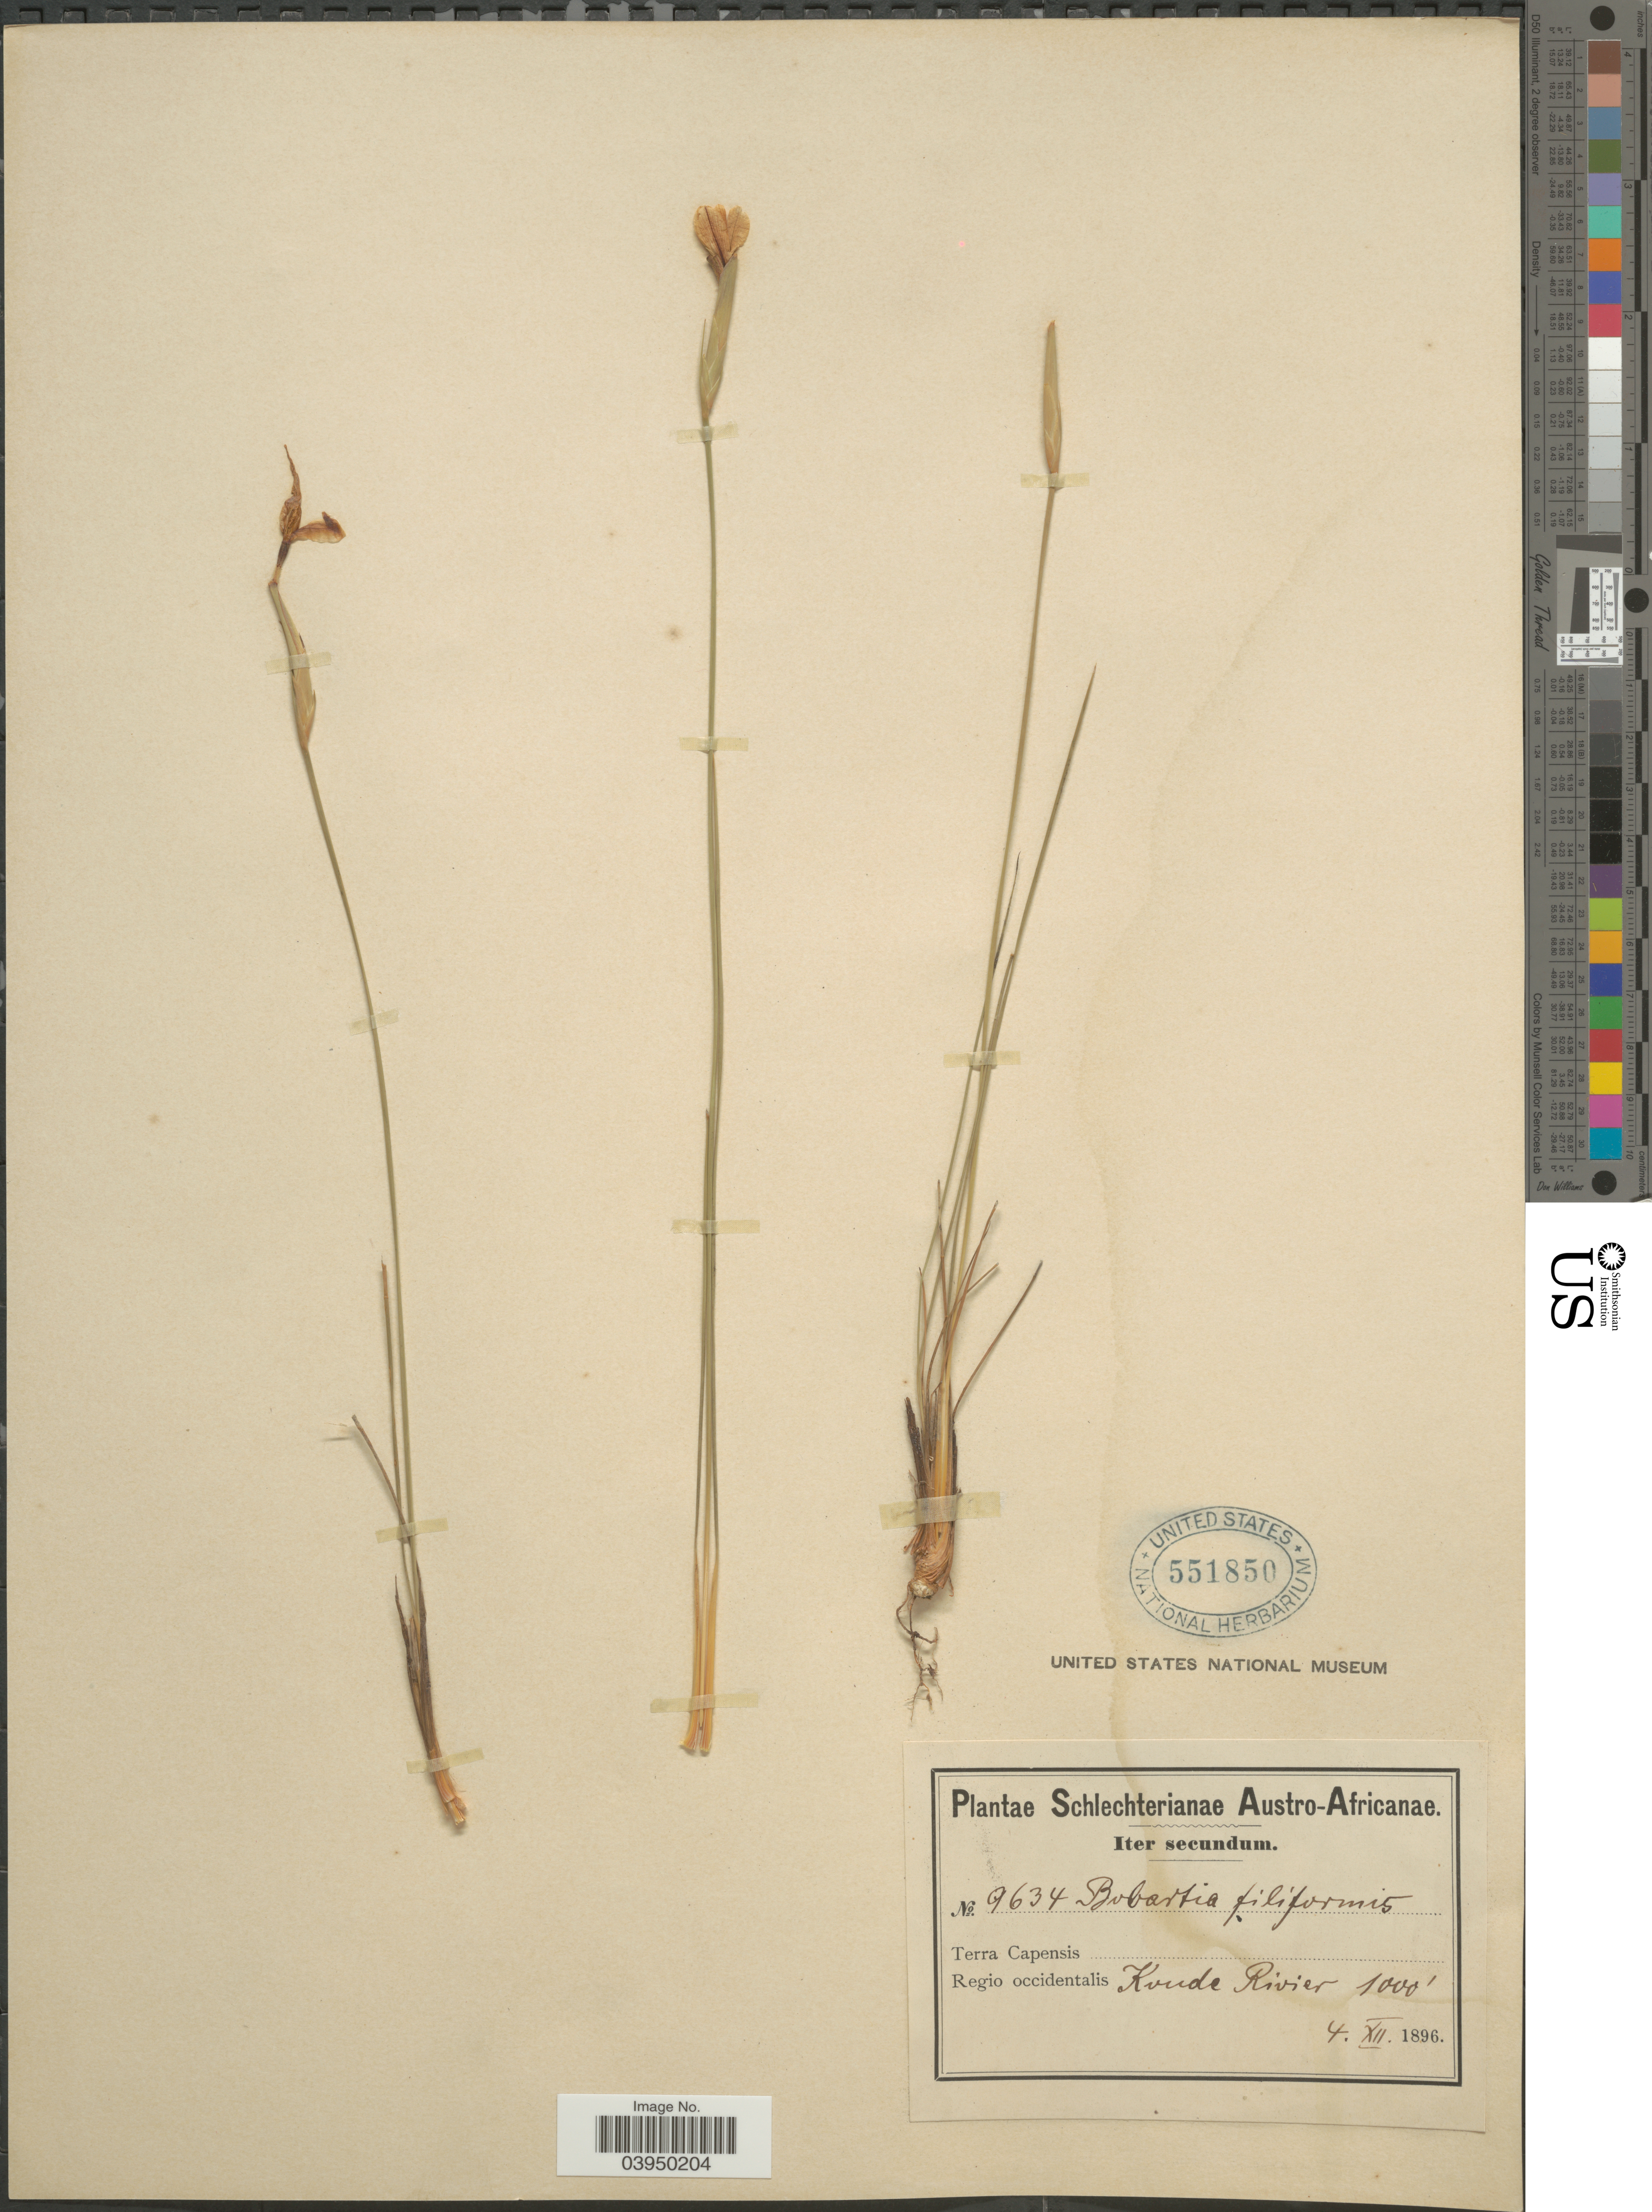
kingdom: Plantae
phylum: Tracheophyta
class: Liliopsida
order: Asparagales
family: Iridaceae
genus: Bobartia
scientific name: Bobartia filiformis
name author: (L. f.) Ker Gawl.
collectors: Schlechter, --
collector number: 9634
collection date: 1896-12-04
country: South Africa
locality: Austro-Africanae. Terra Capensis. Regio occidentalis Koude Rivier.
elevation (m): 305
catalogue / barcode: US 551850